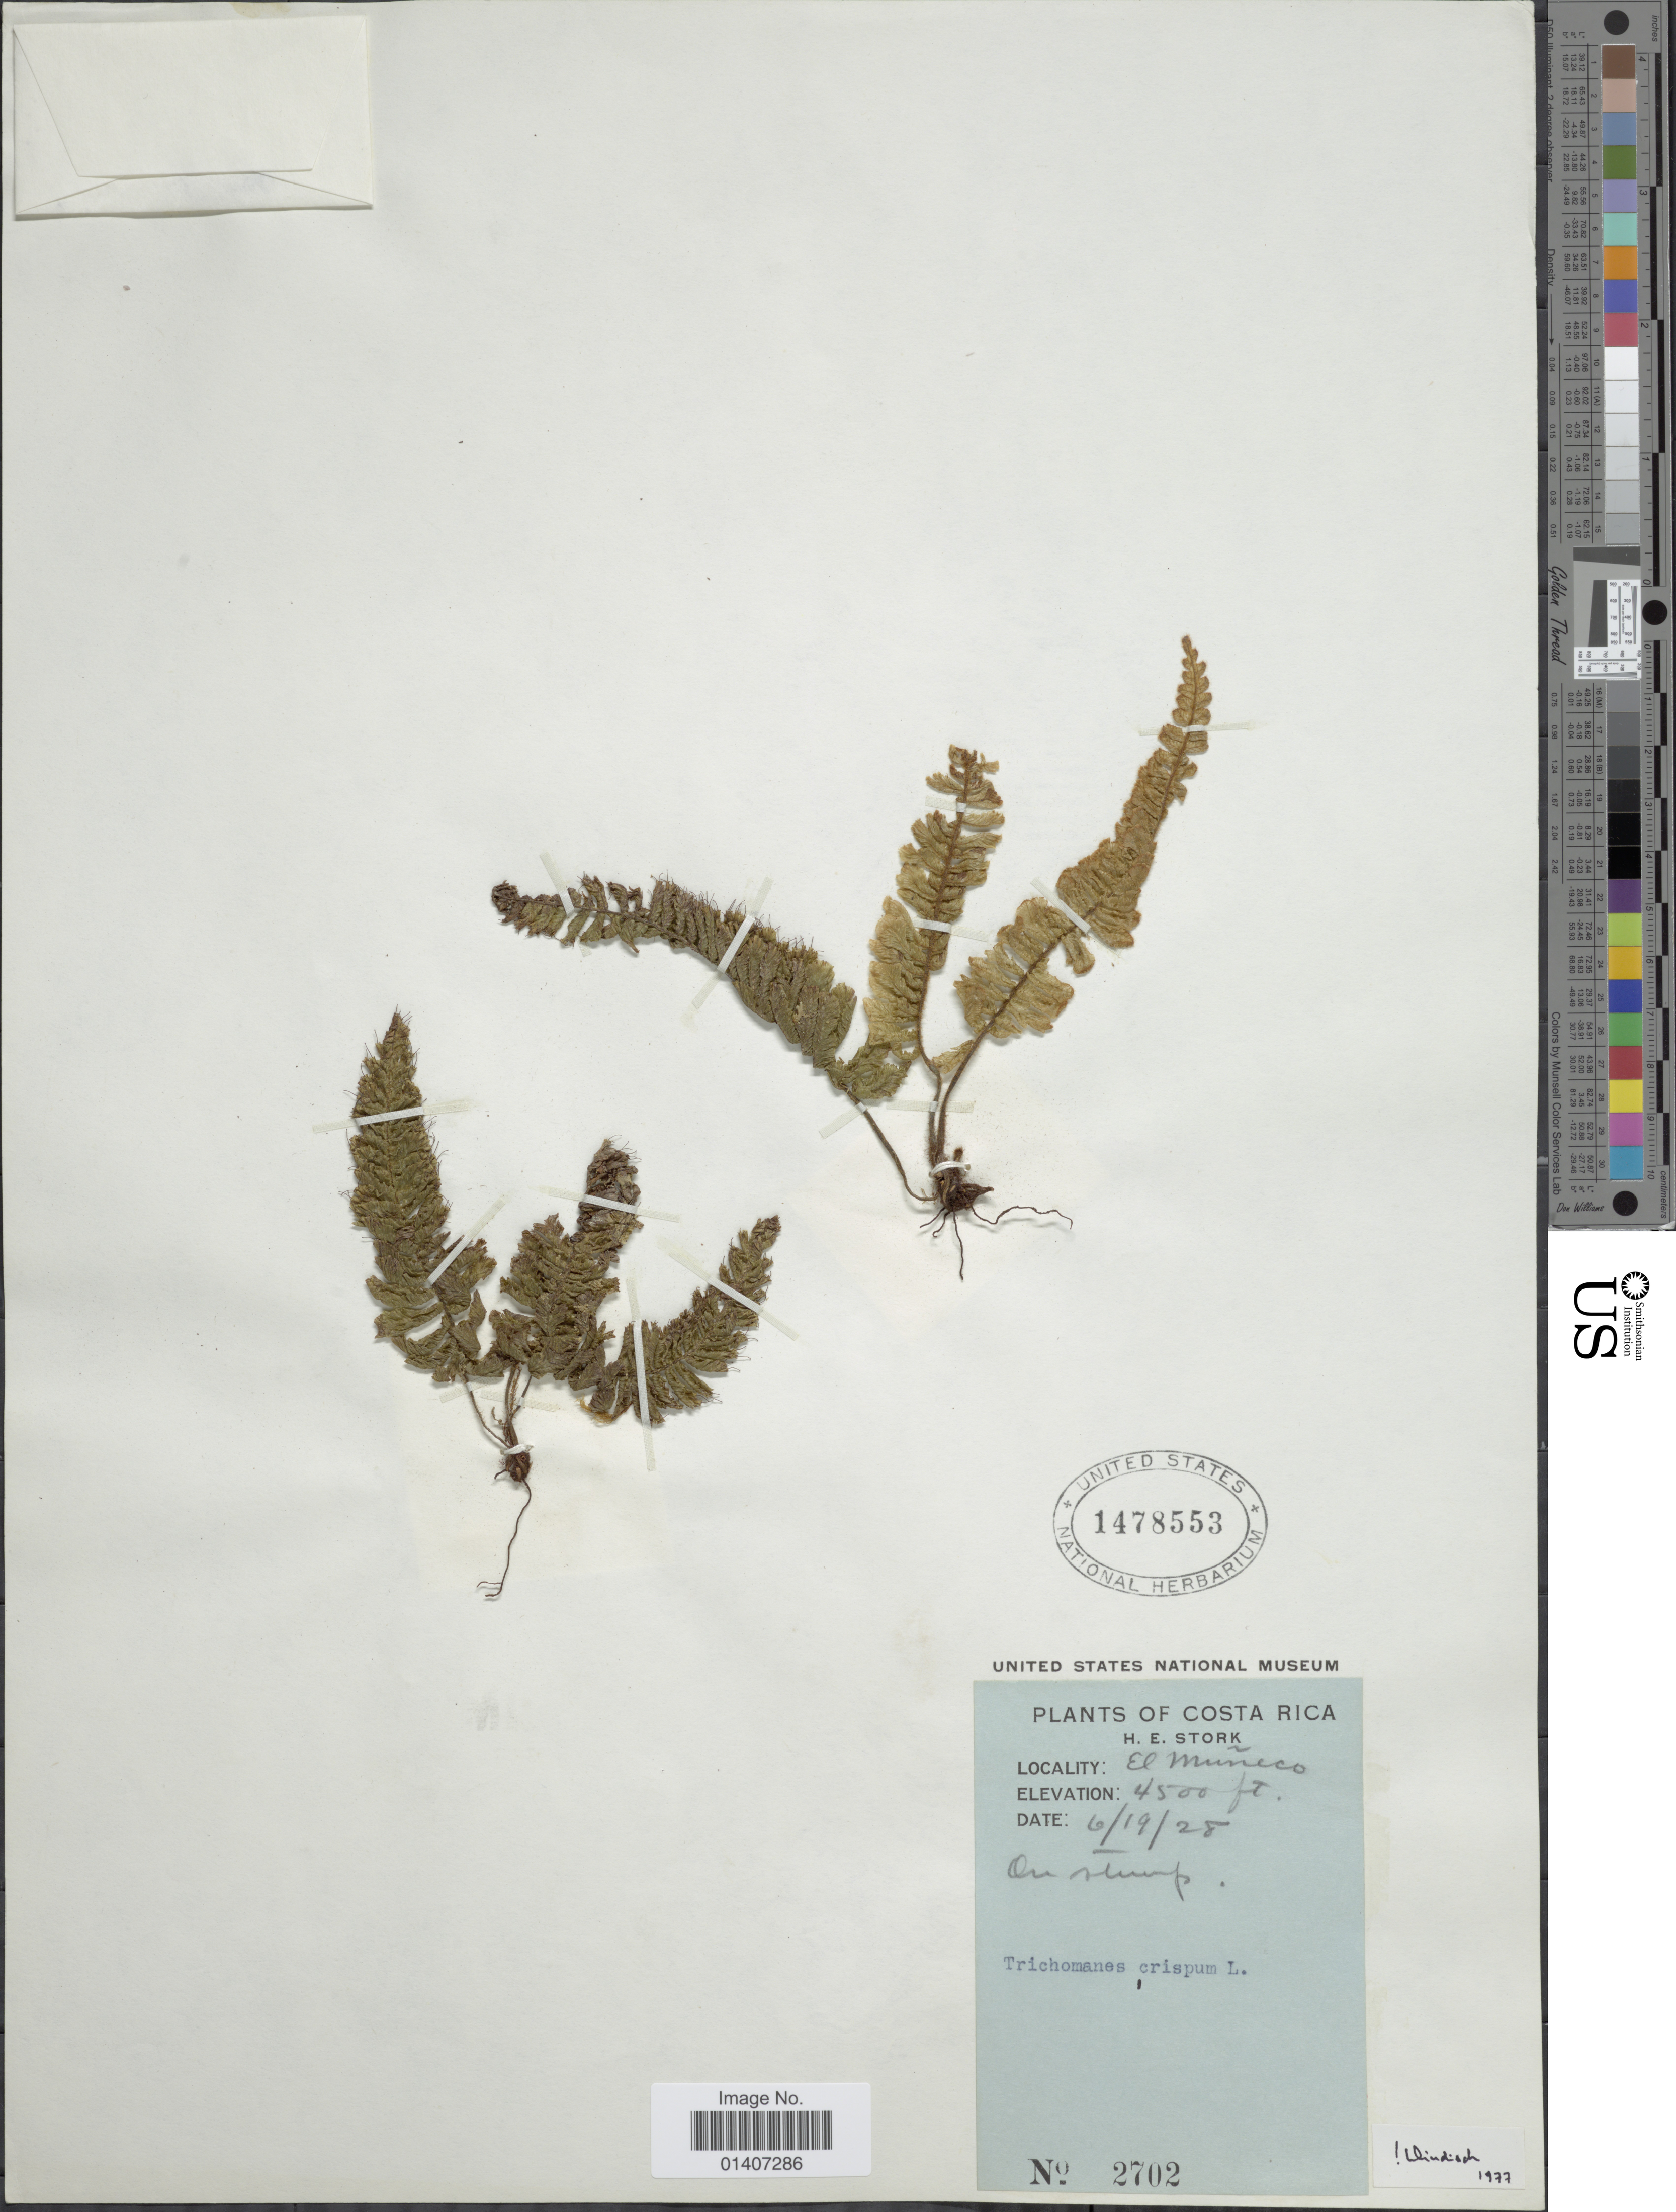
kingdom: Plantae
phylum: Tracheophyta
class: Polypodiopsida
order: Hymenophyllales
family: Hymenophyllaceae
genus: Trichomanes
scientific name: Trichomanes crispum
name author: L.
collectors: H. E. Stork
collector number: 2702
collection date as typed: Transcribed d/m/y: 19/6/28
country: Costa Rica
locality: El Muñeco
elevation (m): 1372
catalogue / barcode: US 1478553